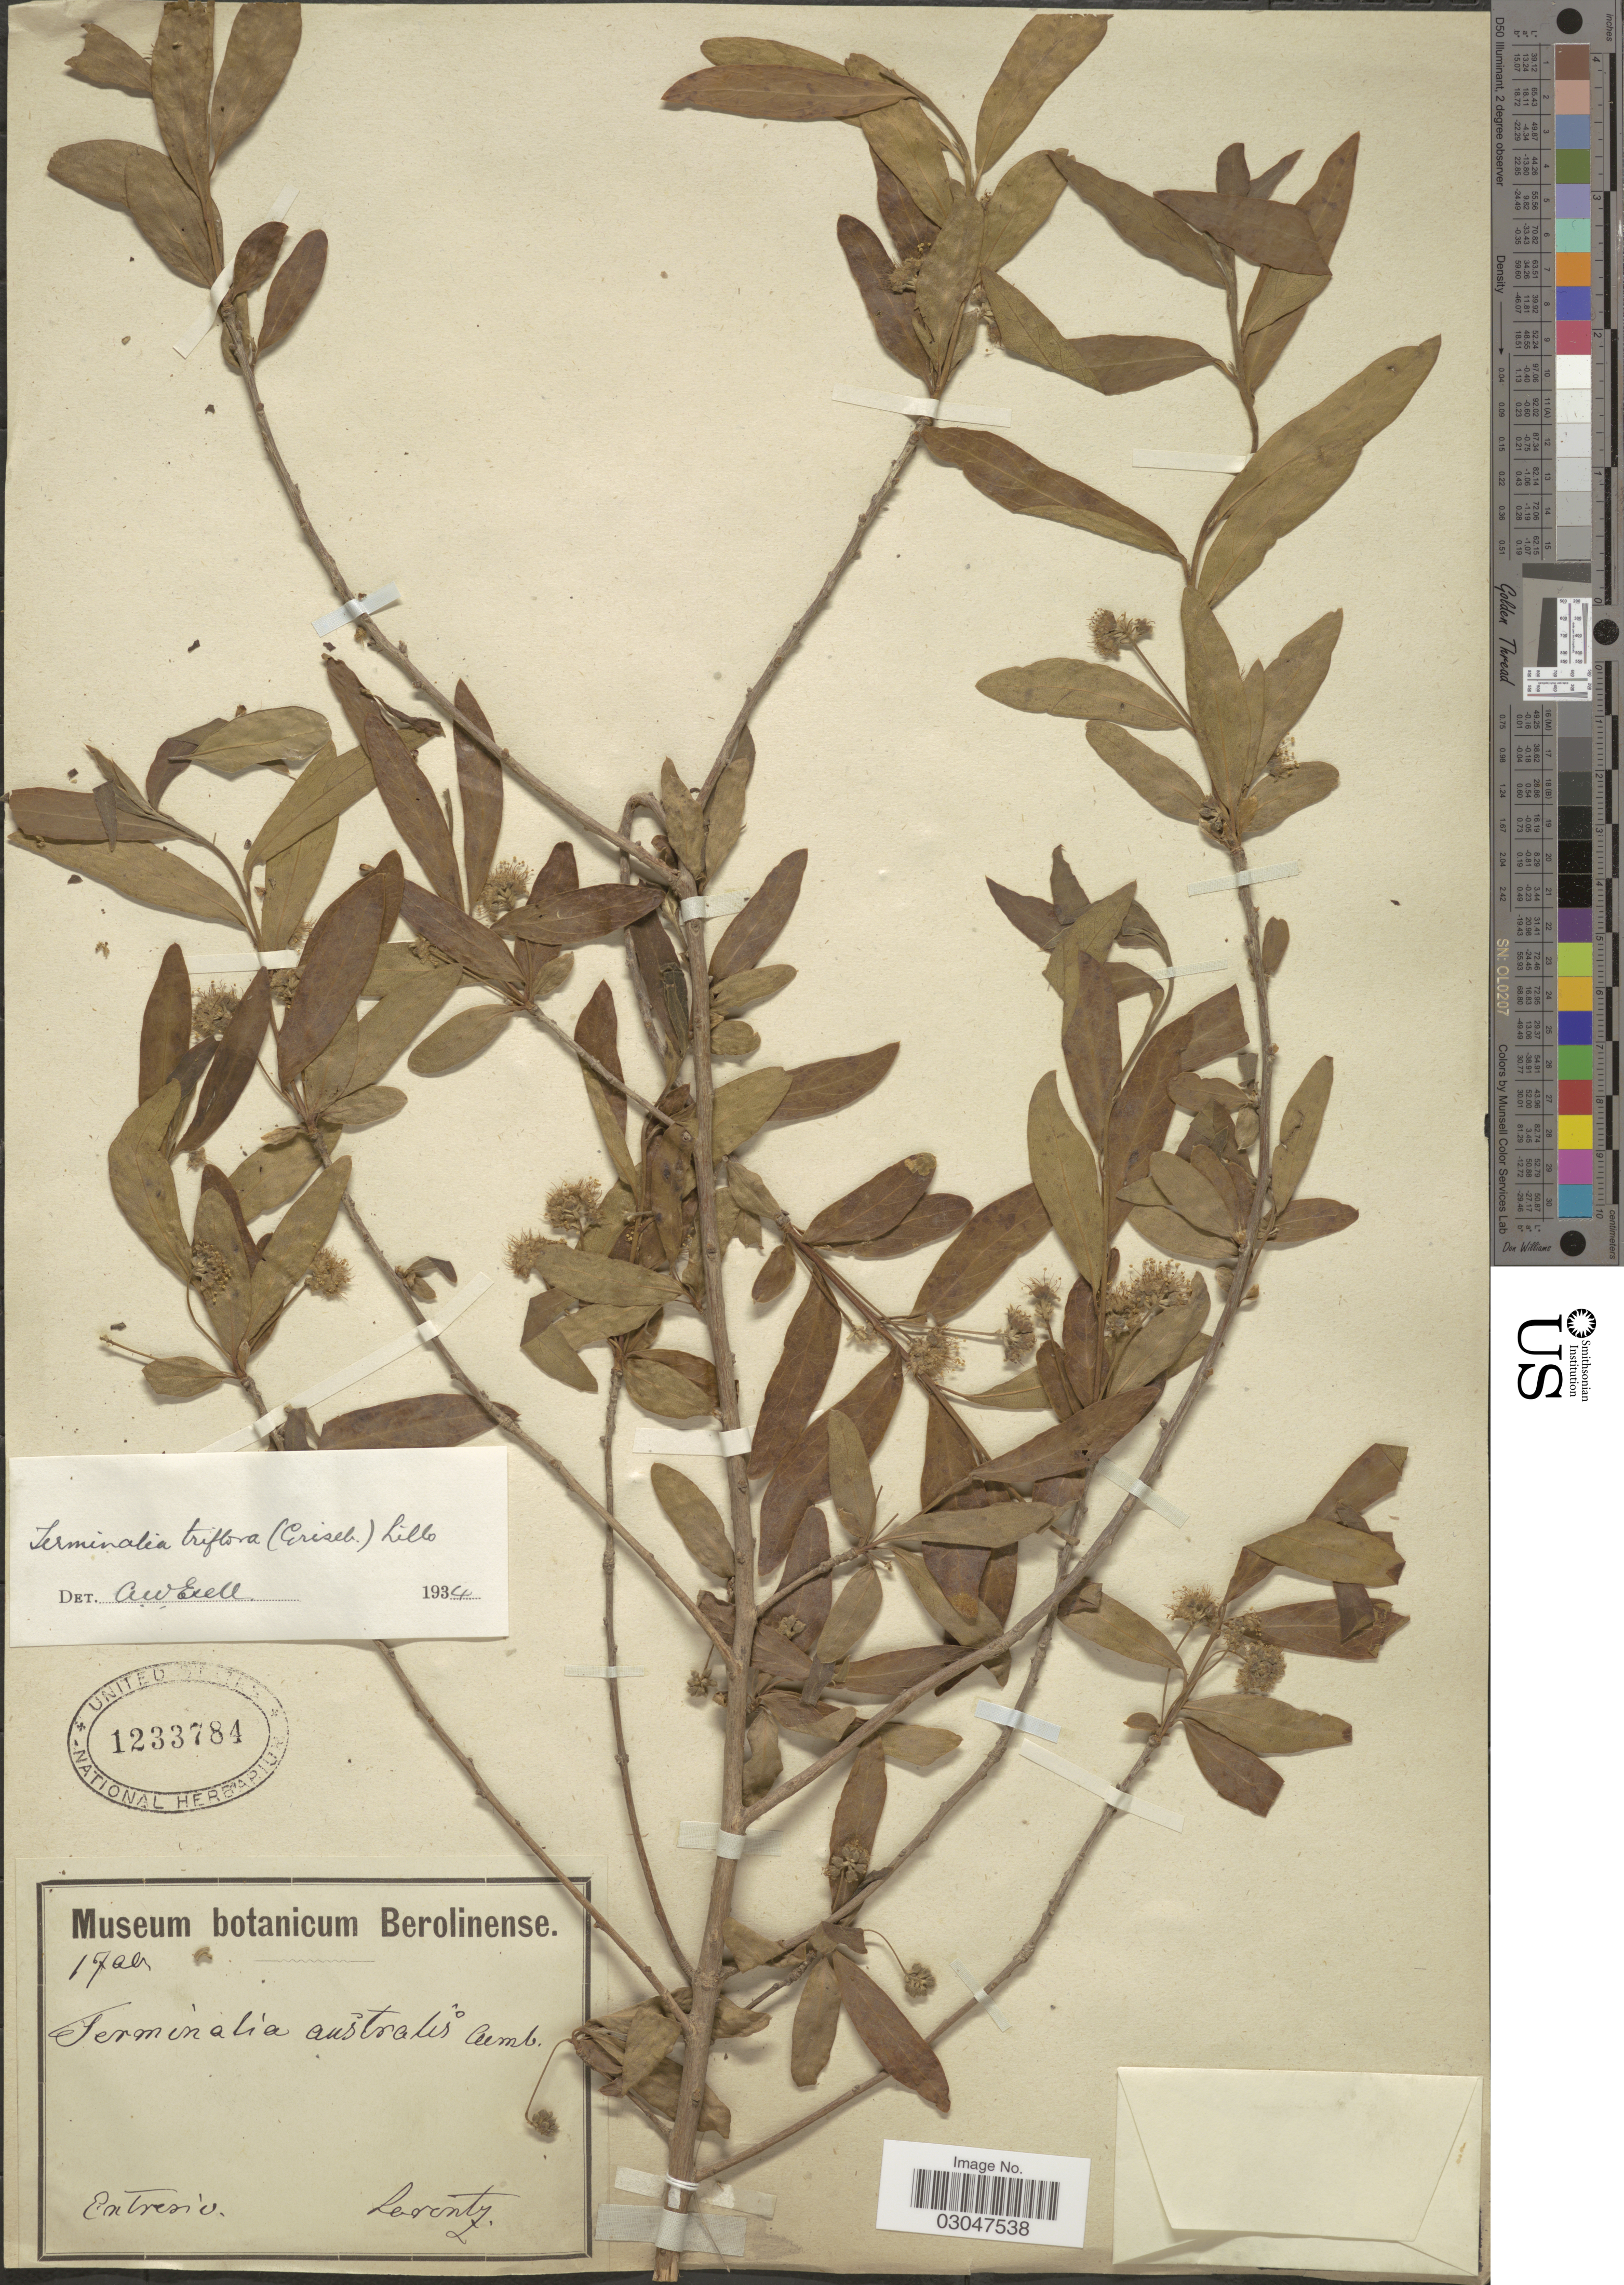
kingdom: Plantae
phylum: Tracheophyta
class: Magnoliopsida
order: Myrtales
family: Combretaceae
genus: Terminalia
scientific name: Terminalia triflora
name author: (Griseb.) Lillo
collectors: -. Lorentz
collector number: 1700*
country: Argentina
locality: Entrerio.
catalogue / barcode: US 1233784